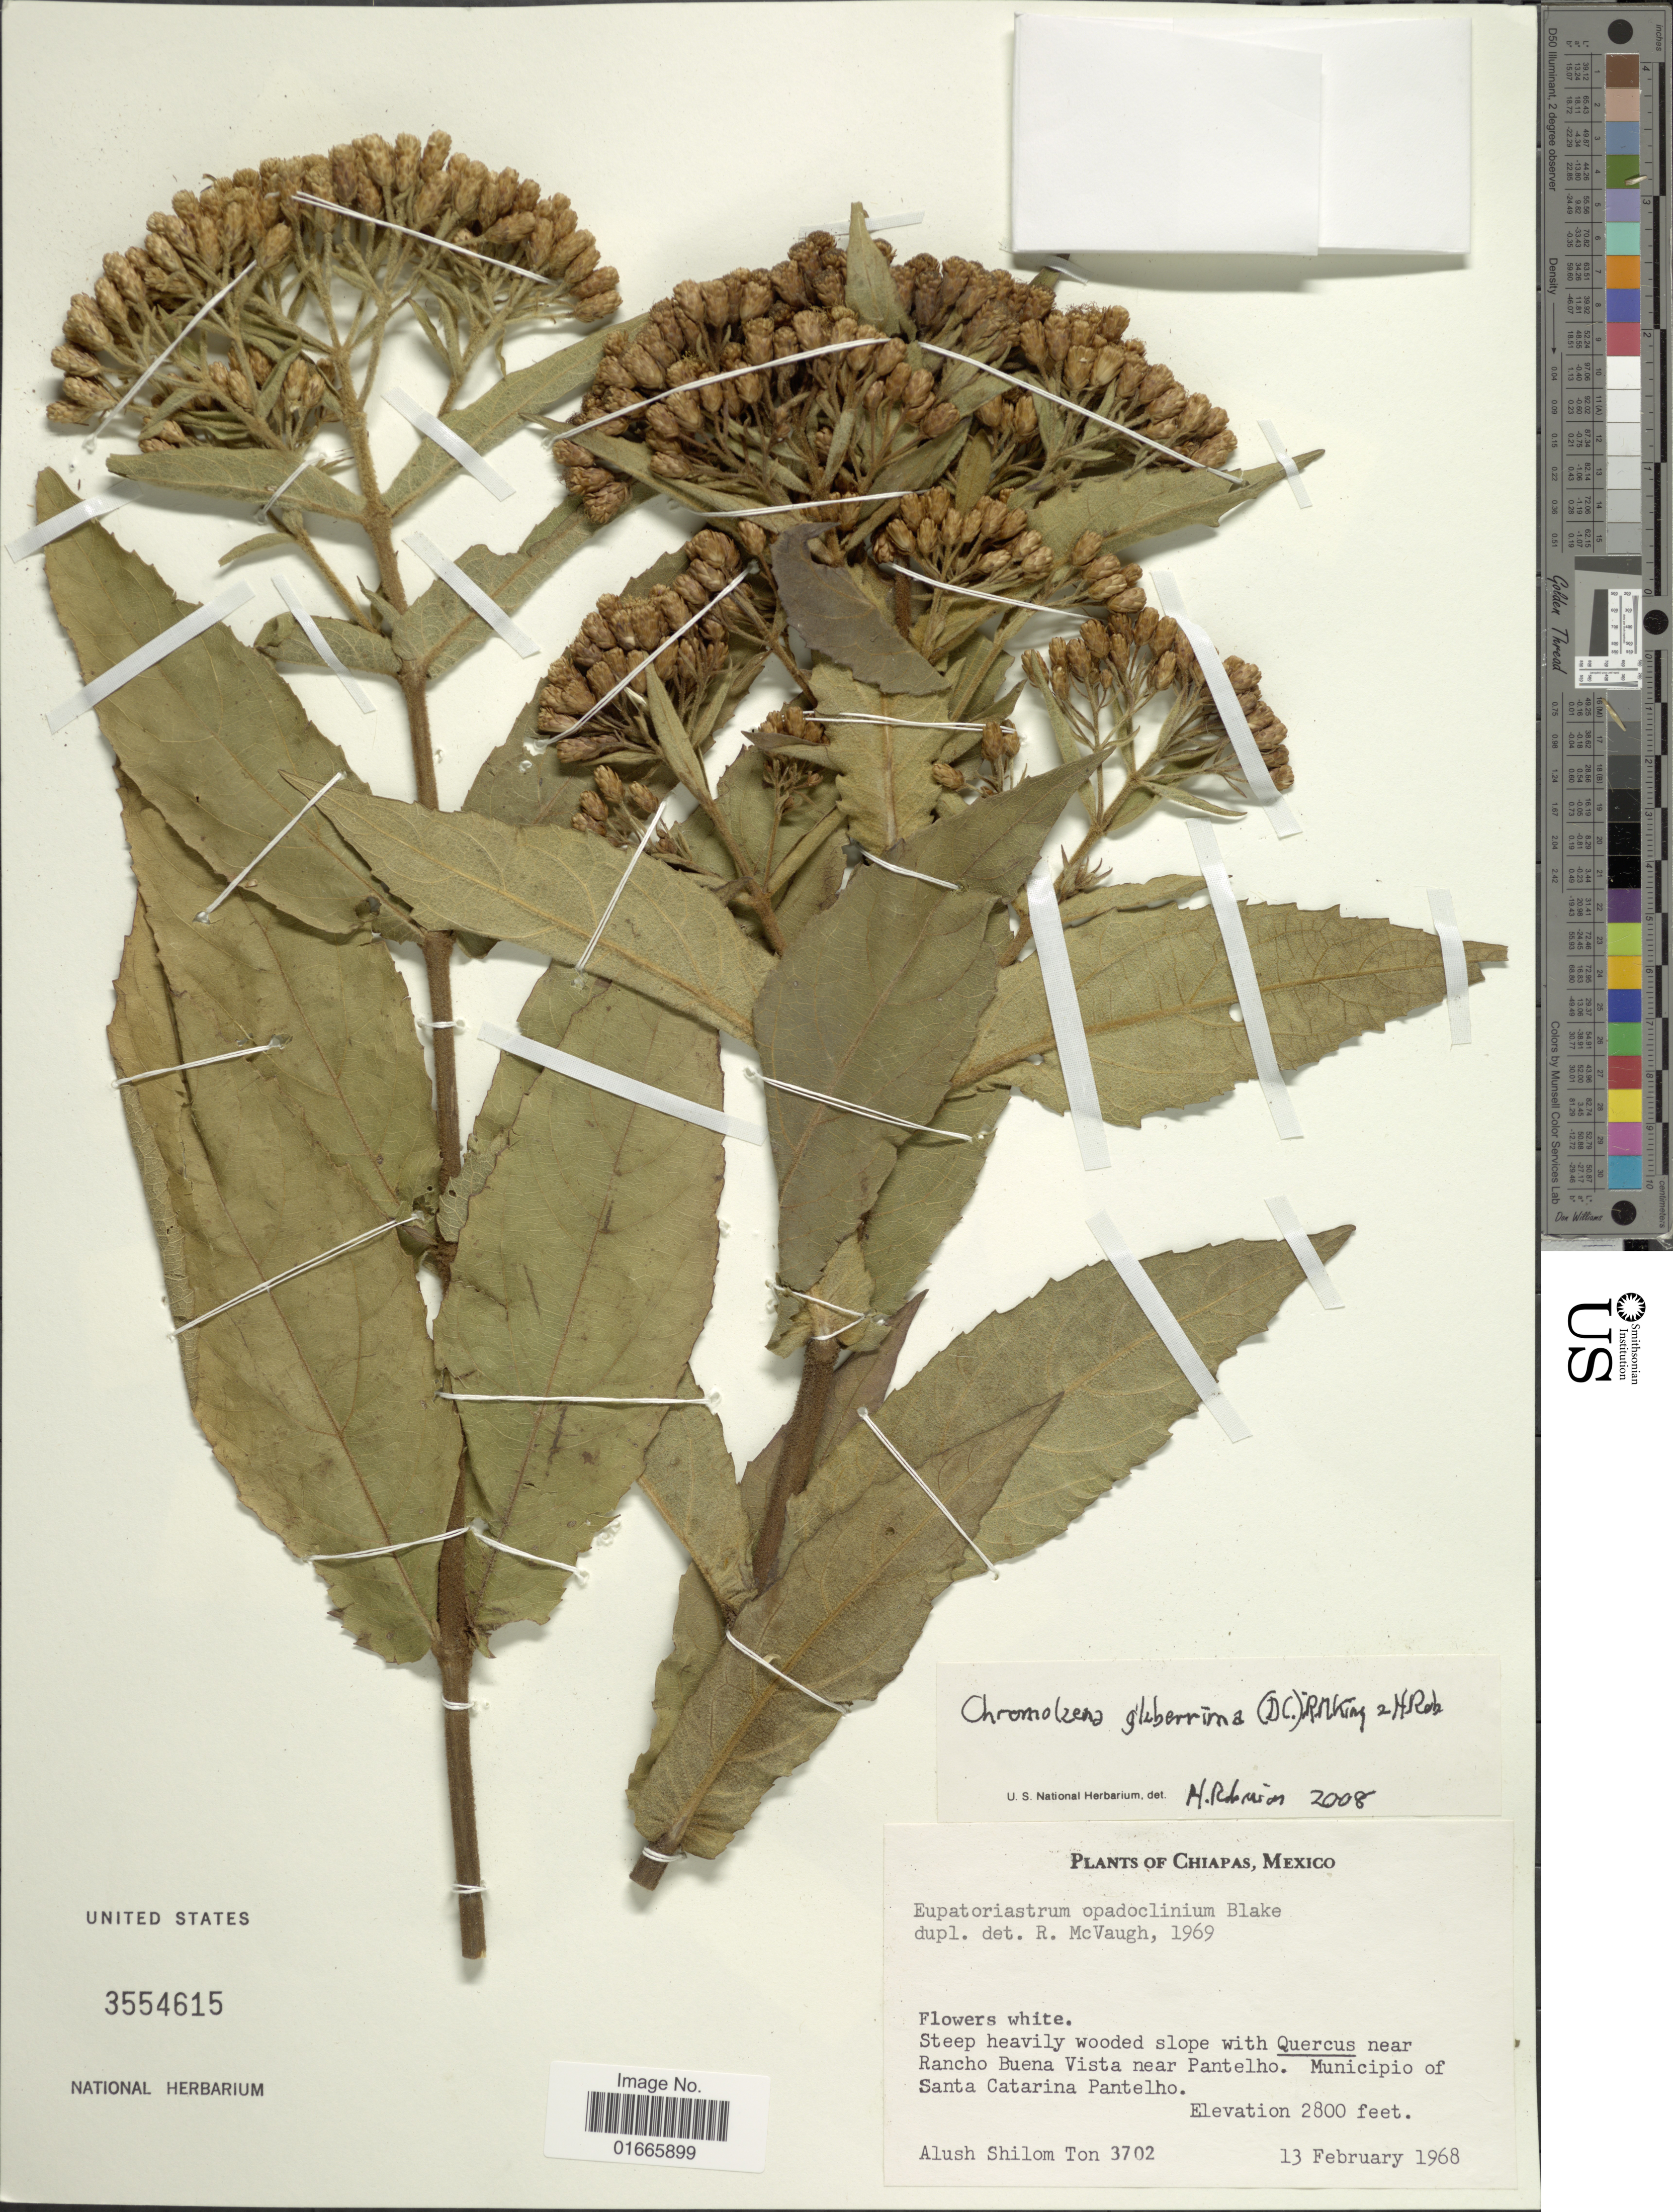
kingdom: Plantae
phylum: Tracheophyta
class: Magnoliopsida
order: Asterales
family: Asteraceae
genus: Chromolaena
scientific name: Chromolaena glaberrima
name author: (DC.) R.M. King & H. Rob.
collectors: A. S. Ton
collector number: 3702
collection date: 1968-02-13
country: Mexico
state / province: Chiapas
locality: Near Rancho Buena Vista near Pantelho, Municipio of Santa Catarina Pantelho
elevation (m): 853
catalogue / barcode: US 35546158